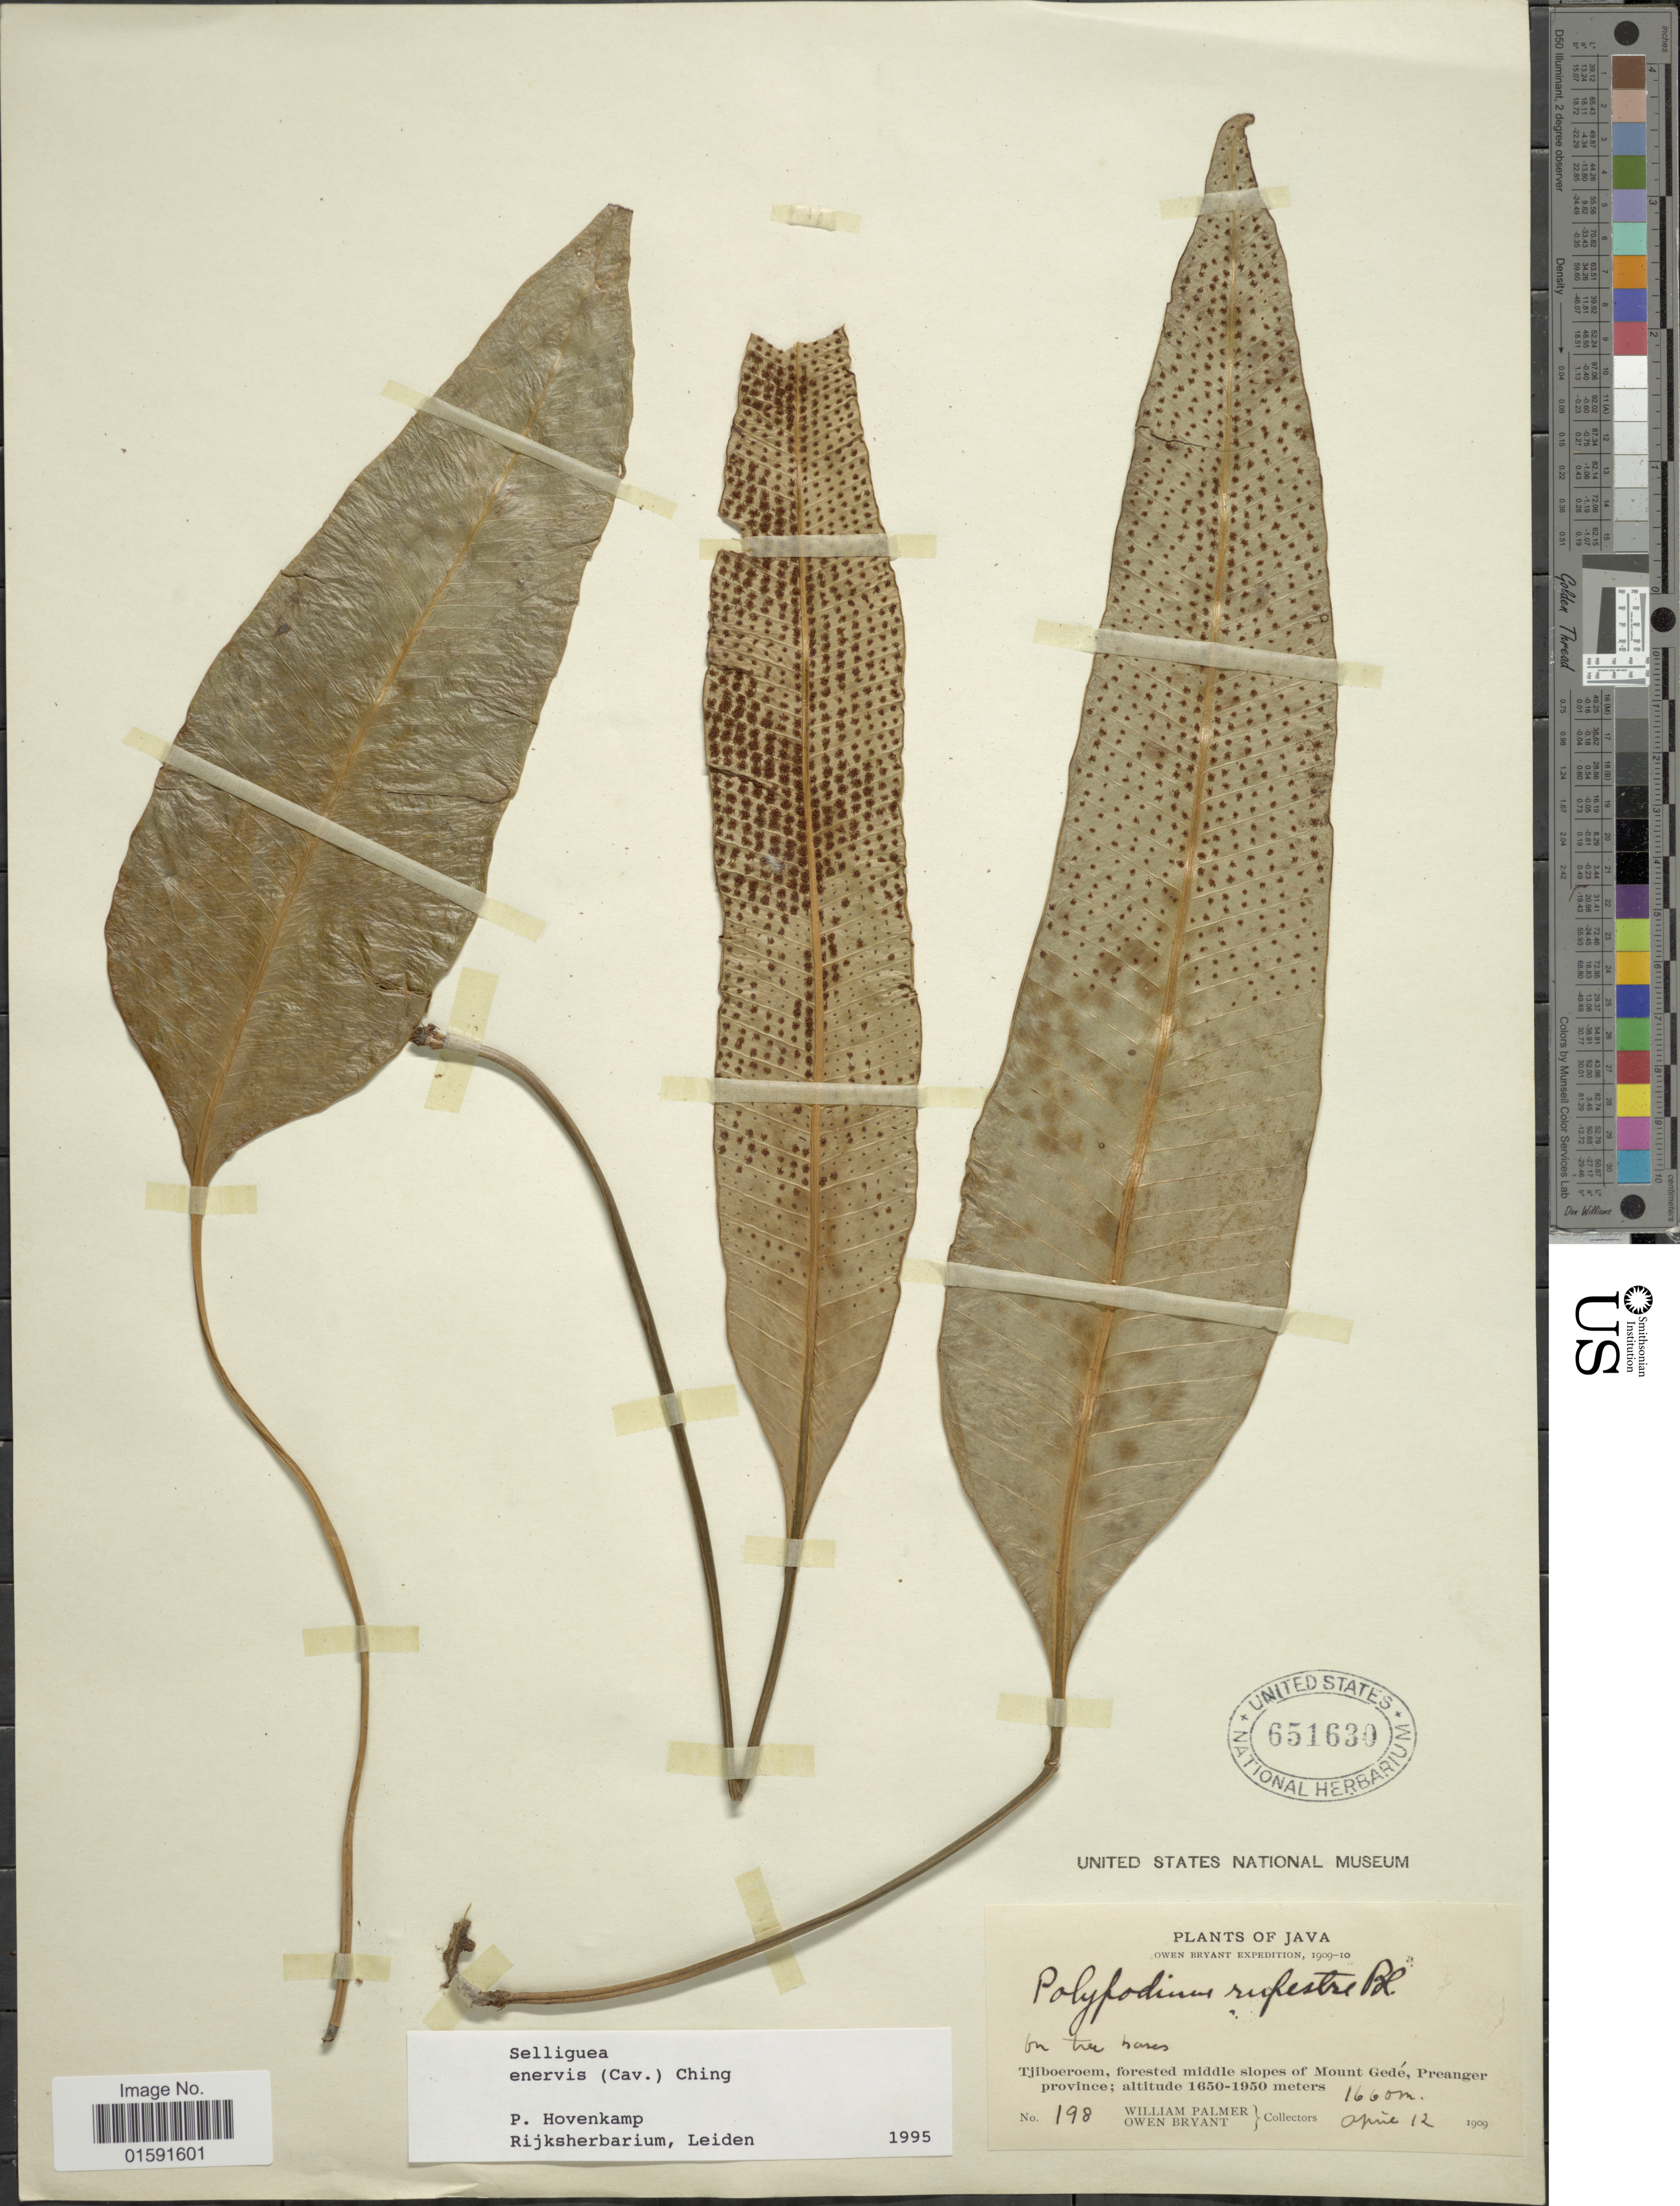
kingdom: Plantae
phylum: Tracheophyta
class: Polypodiopsida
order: Polypodiales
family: Polypodiaceae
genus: Selliguea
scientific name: Selliguea enervis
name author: (Cav.) Ching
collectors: W. Palmer & O. Bryant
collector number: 198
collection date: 1909-04-12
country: Indonesia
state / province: Java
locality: Tjoboeroem, forested middle slopes of Mount Gede, Preanger Province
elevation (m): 1660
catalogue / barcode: US 651630